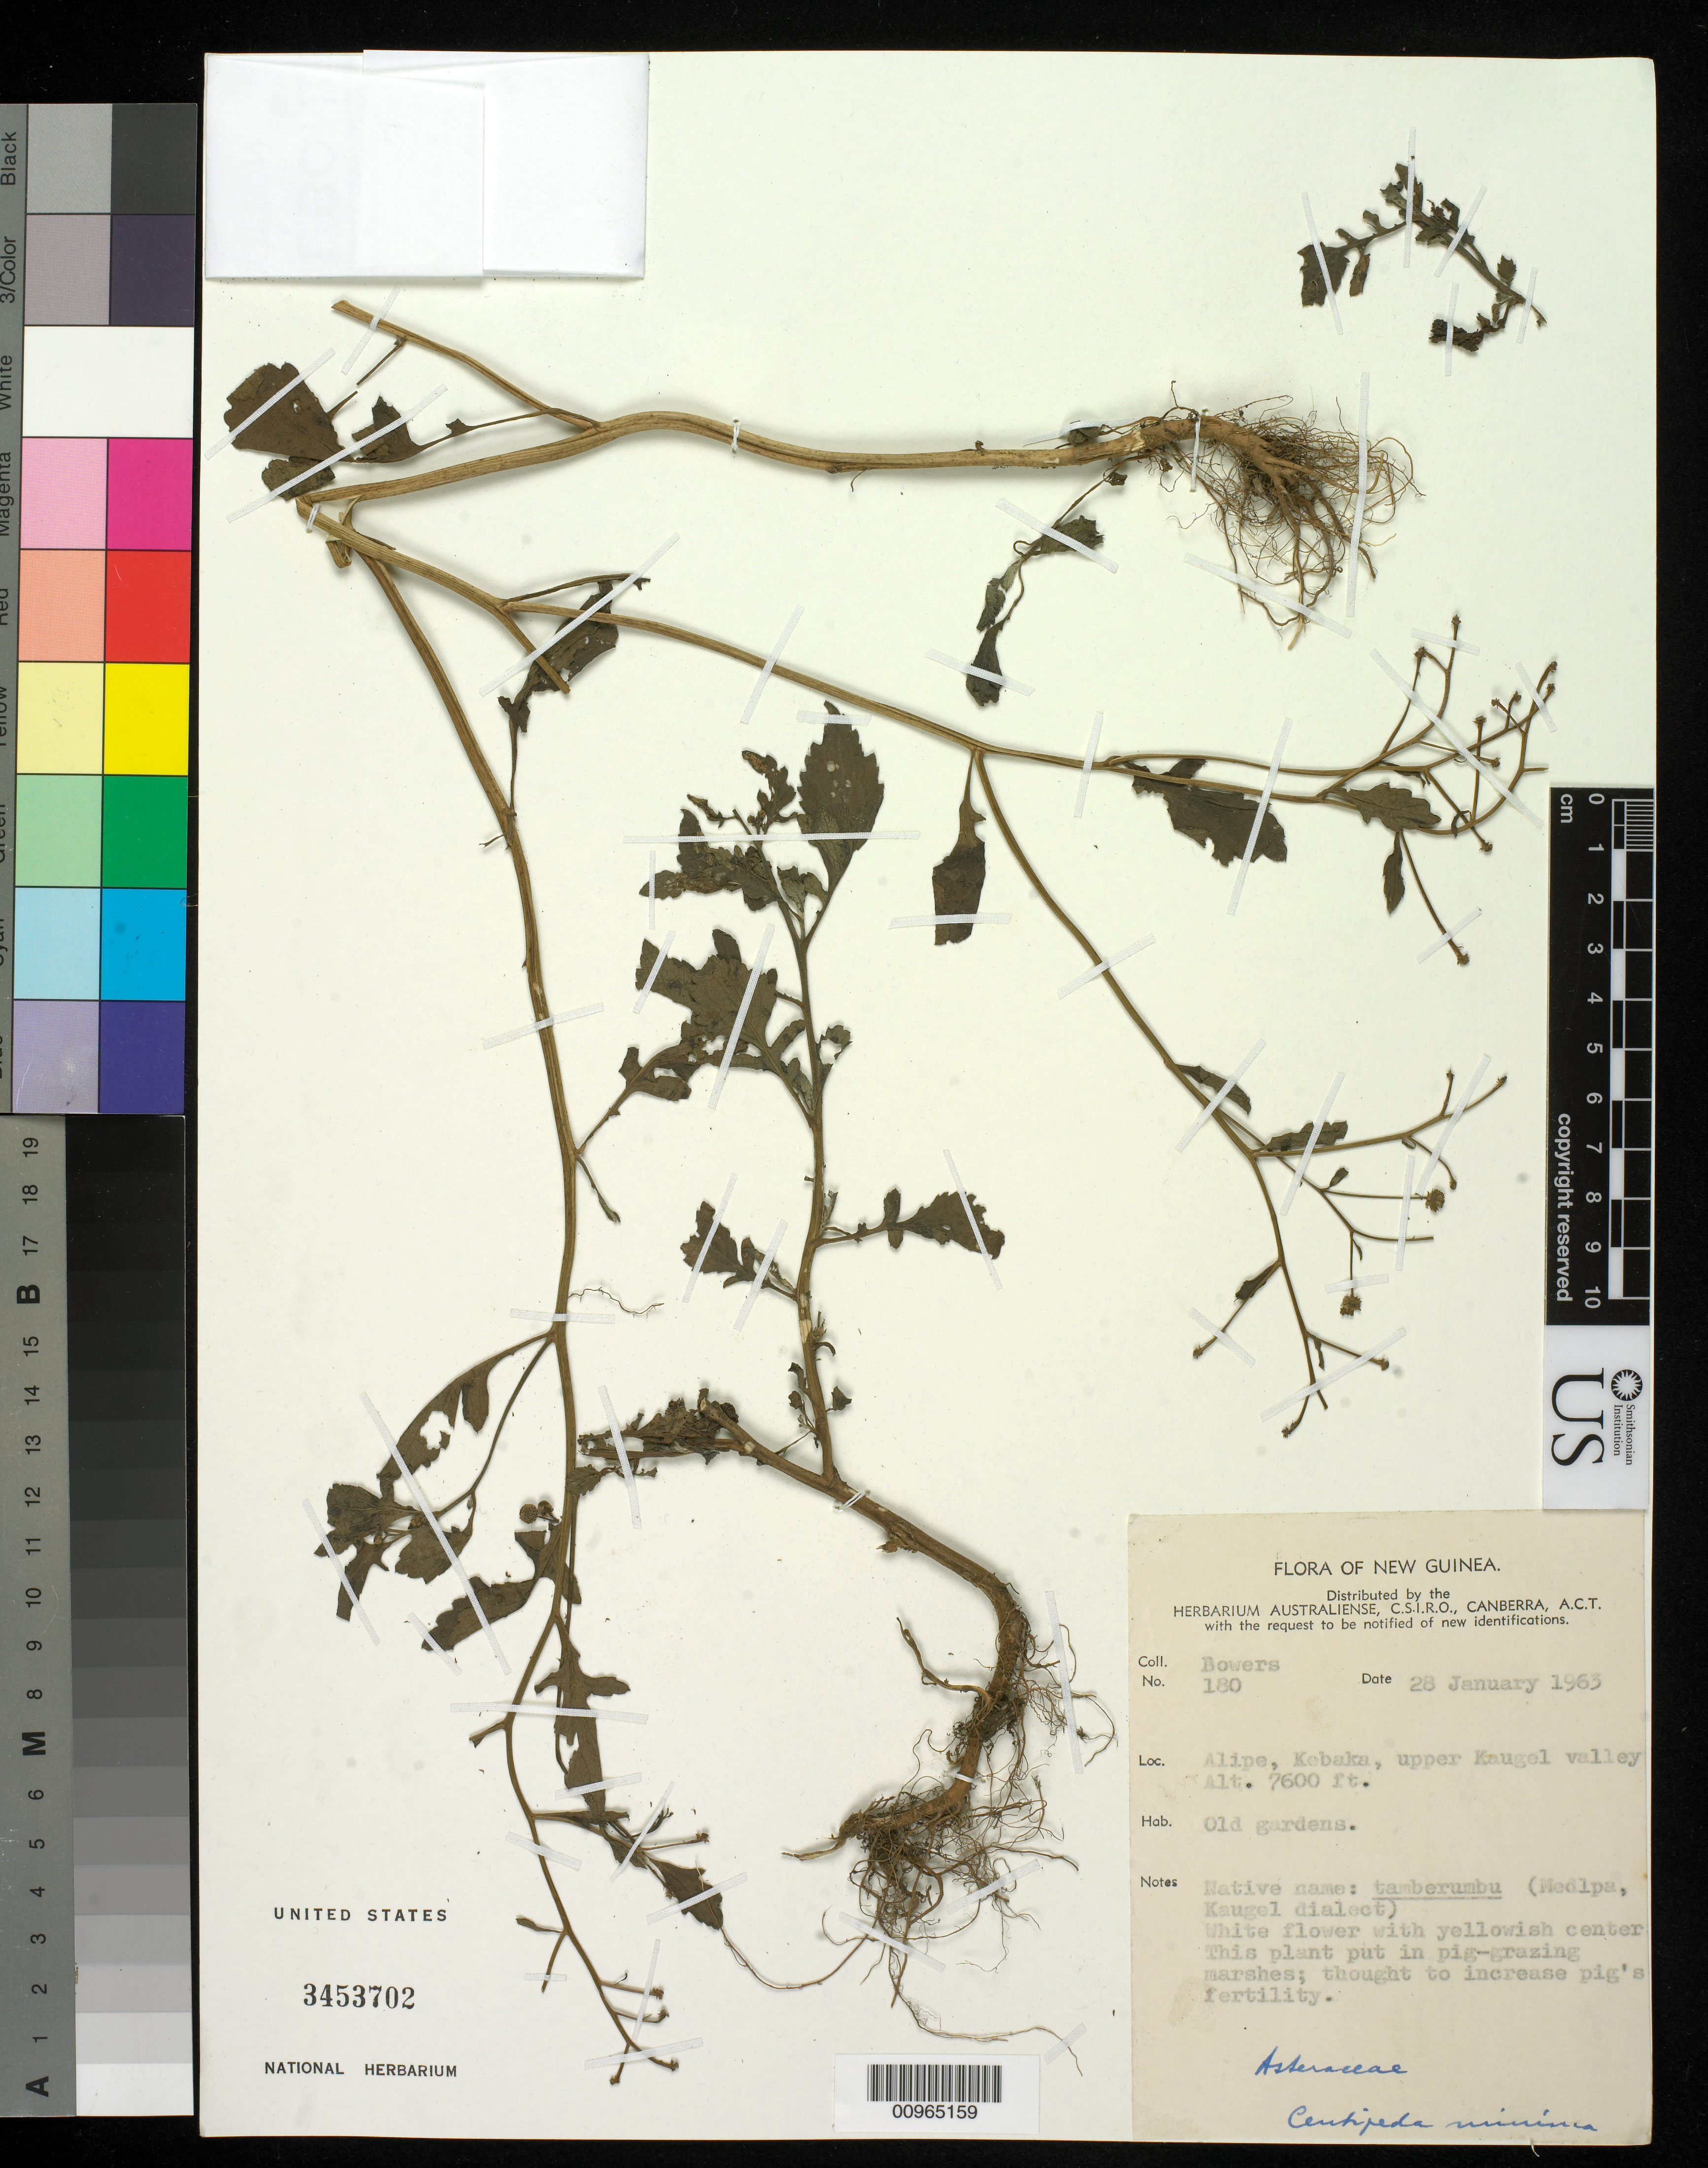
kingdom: Plantae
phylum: Tracheophyta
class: Magnoliopsida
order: Asterales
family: Asteraceae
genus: Dichrocephala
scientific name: Dichrocephala integrifolia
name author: (L. f.) Kuntze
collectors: -. Bowers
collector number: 180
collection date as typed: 28 Jan 1963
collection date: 1963-01-28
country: Papua New Guinea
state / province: Western Highlands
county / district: Mount Hagen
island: New Guinea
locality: Alipe, Kebaka, upper Kaugel valley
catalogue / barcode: US 3453702